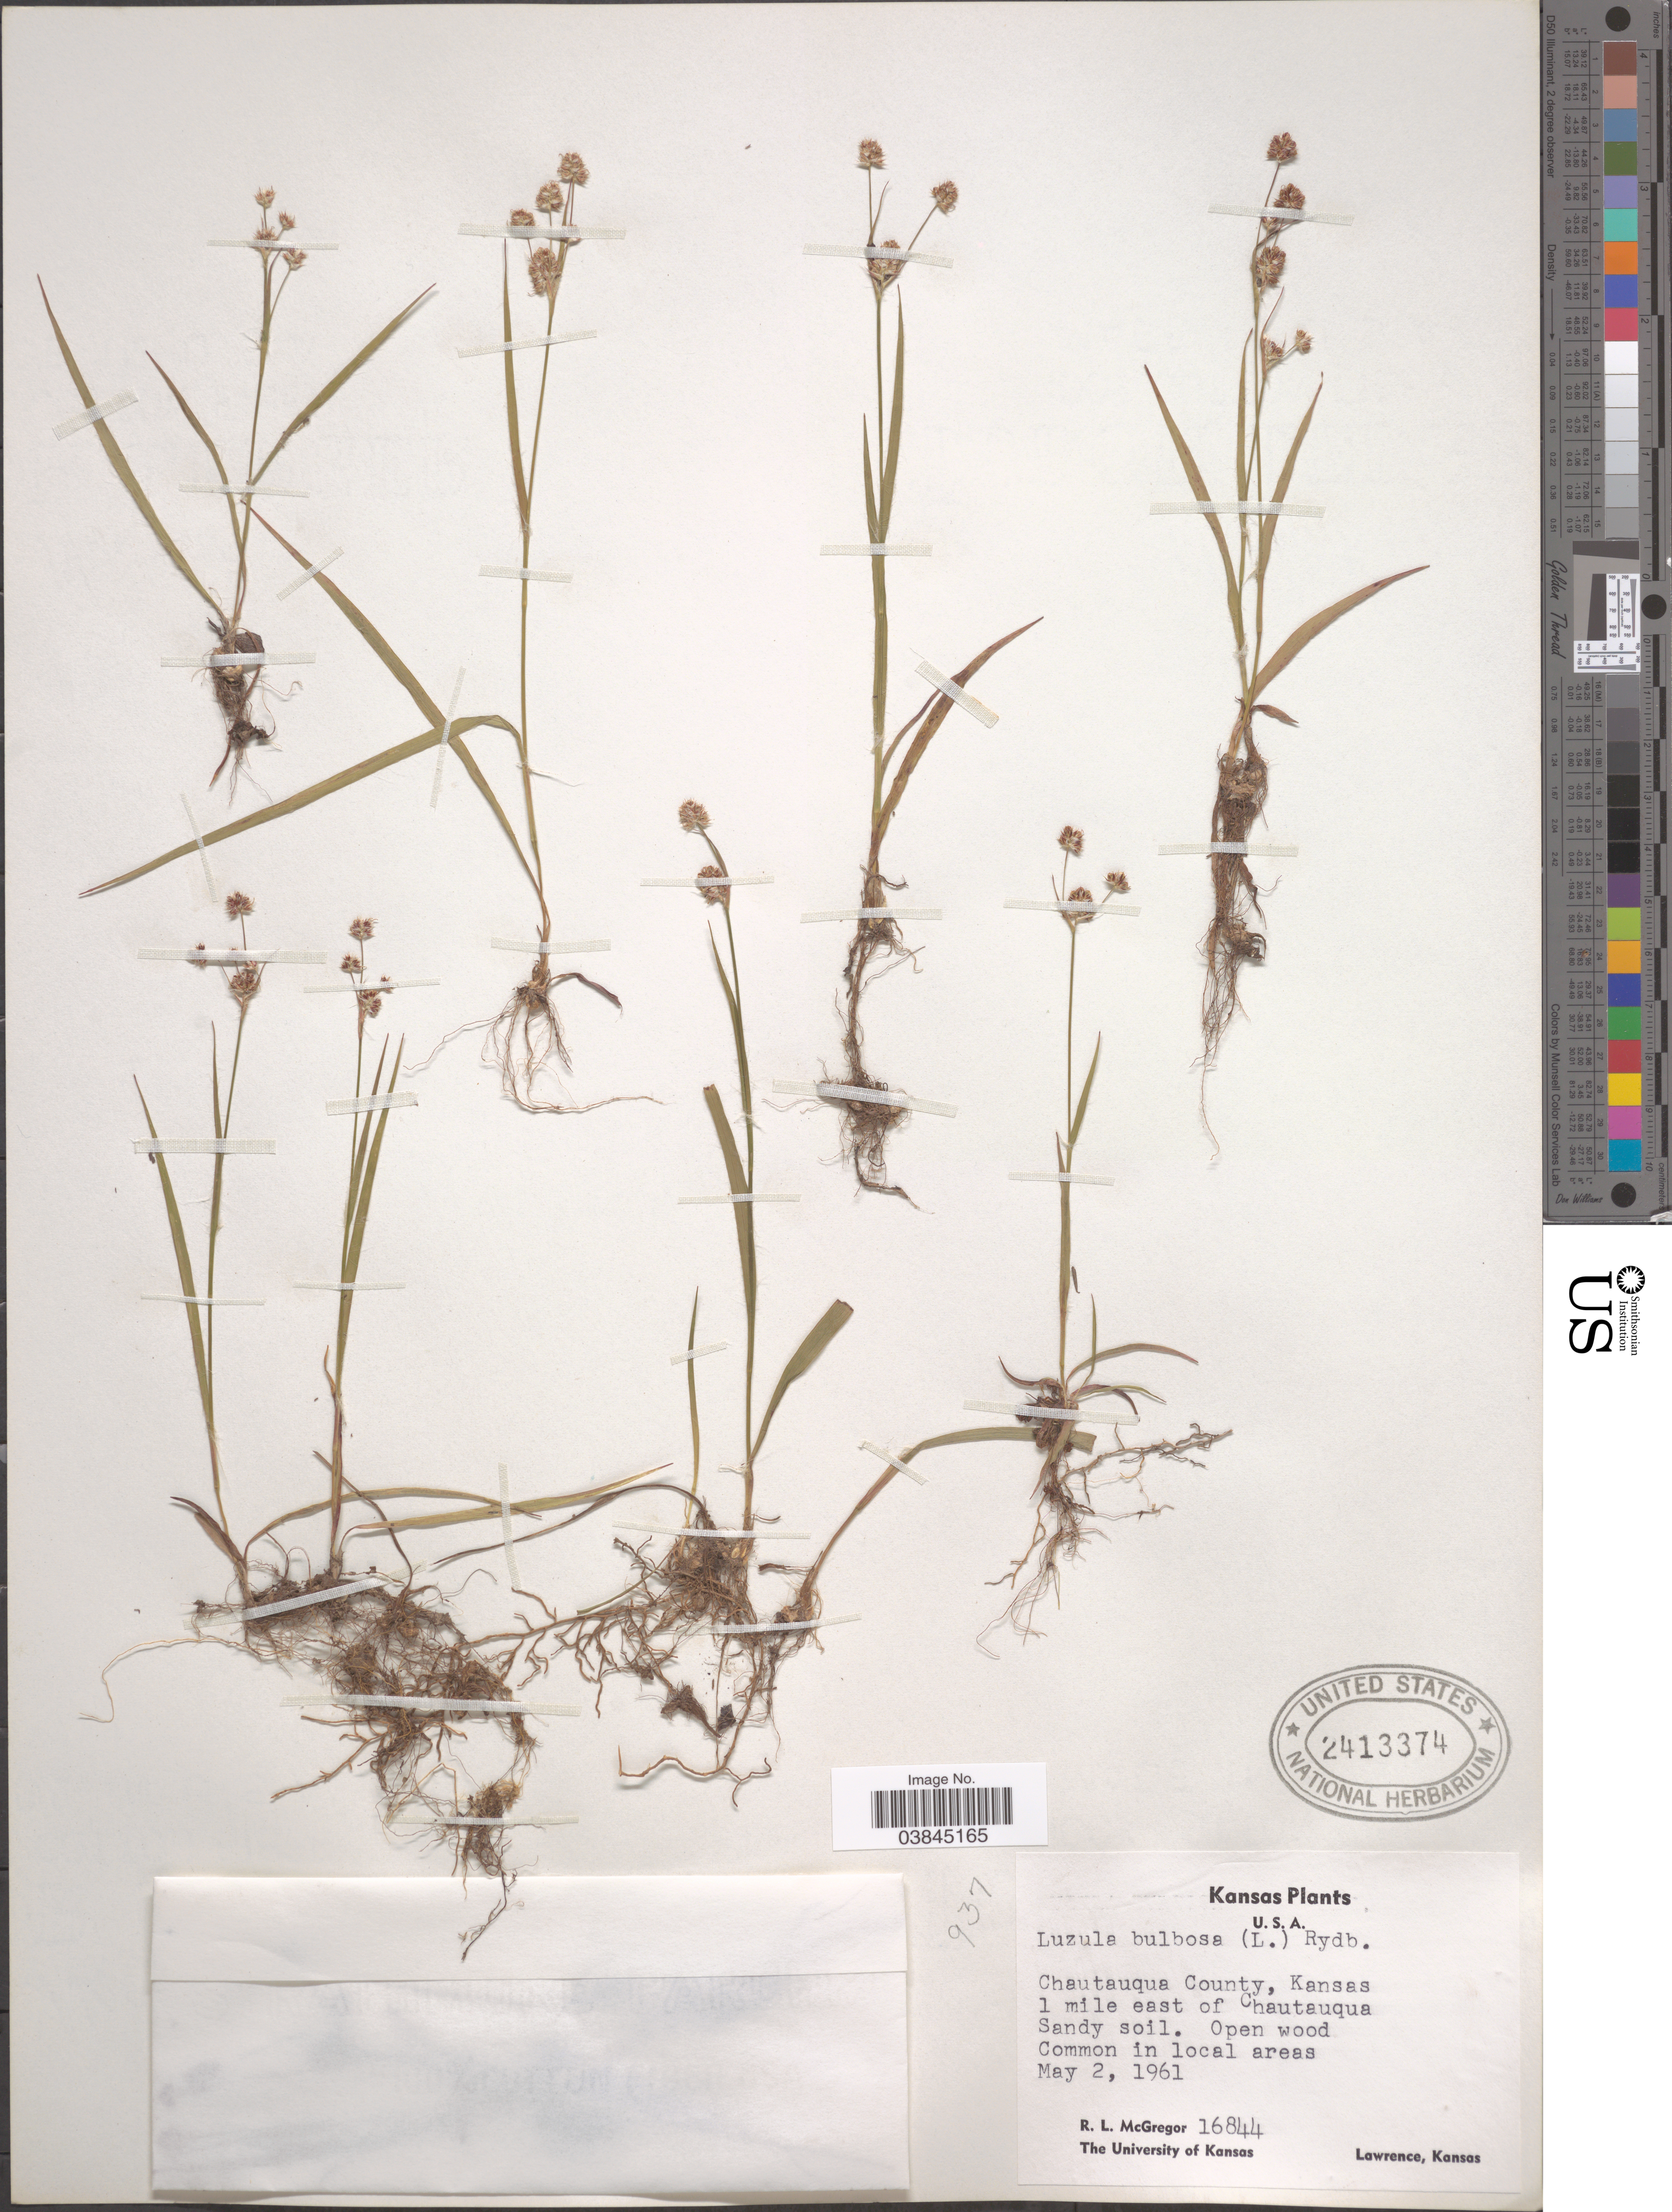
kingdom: Plantae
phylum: Tracheophyta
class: Liliopsida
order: Poales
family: Juncaceae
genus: Luzula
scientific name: Luzula bulbosa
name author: (Alph. Wood) Smyth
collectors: R. McGregor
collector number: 16844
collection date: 1961-05-02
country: United States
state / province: Kansas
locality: Chautauqua County, 1 mile east of Chautauqua.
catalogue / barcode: US 2413374